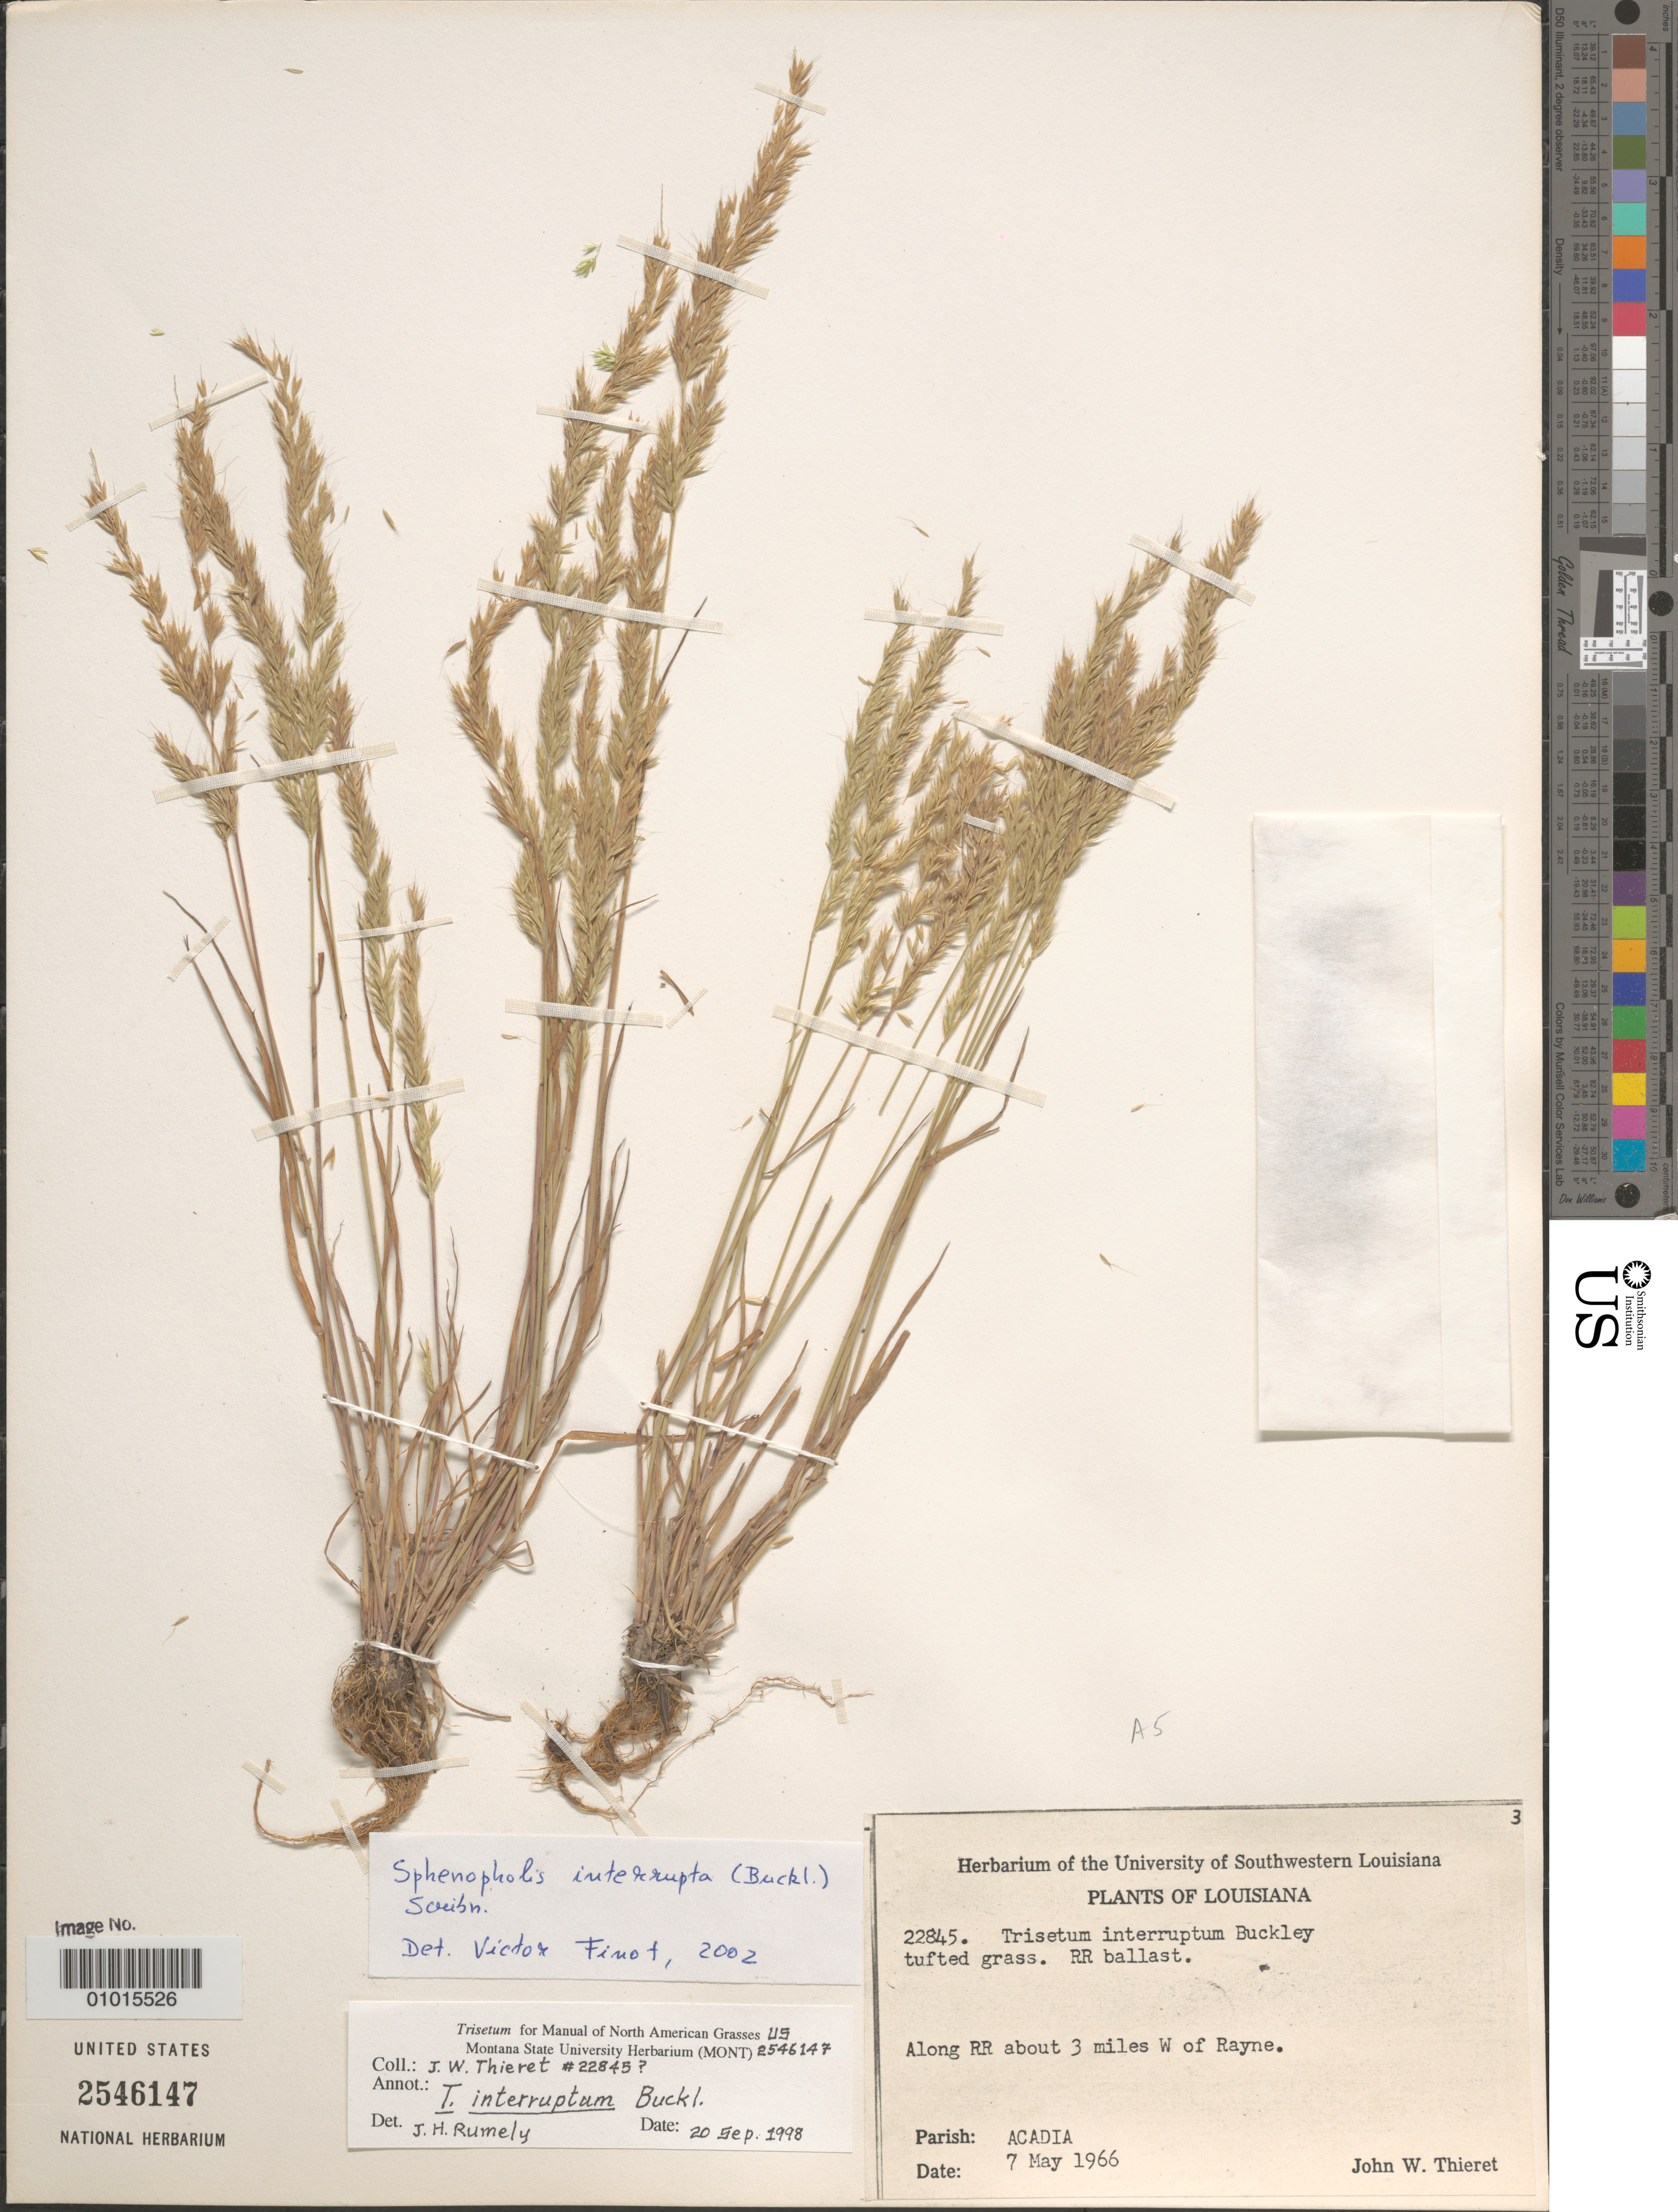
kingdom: Plantae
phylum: Tracheophyta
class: Liliopsida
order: Poales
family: Poaceae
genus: Sphenopholis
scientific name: Sphenopholis interrupta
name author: (Buckley) Scribn.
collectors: J. W. Thieret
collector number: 22845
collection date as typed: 07 May 1966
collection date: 1966-05-07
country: United States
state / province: Louisiana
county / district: Acadia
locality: Along railroad about 3 mi. W of Rayne.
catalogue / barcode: US 2546147